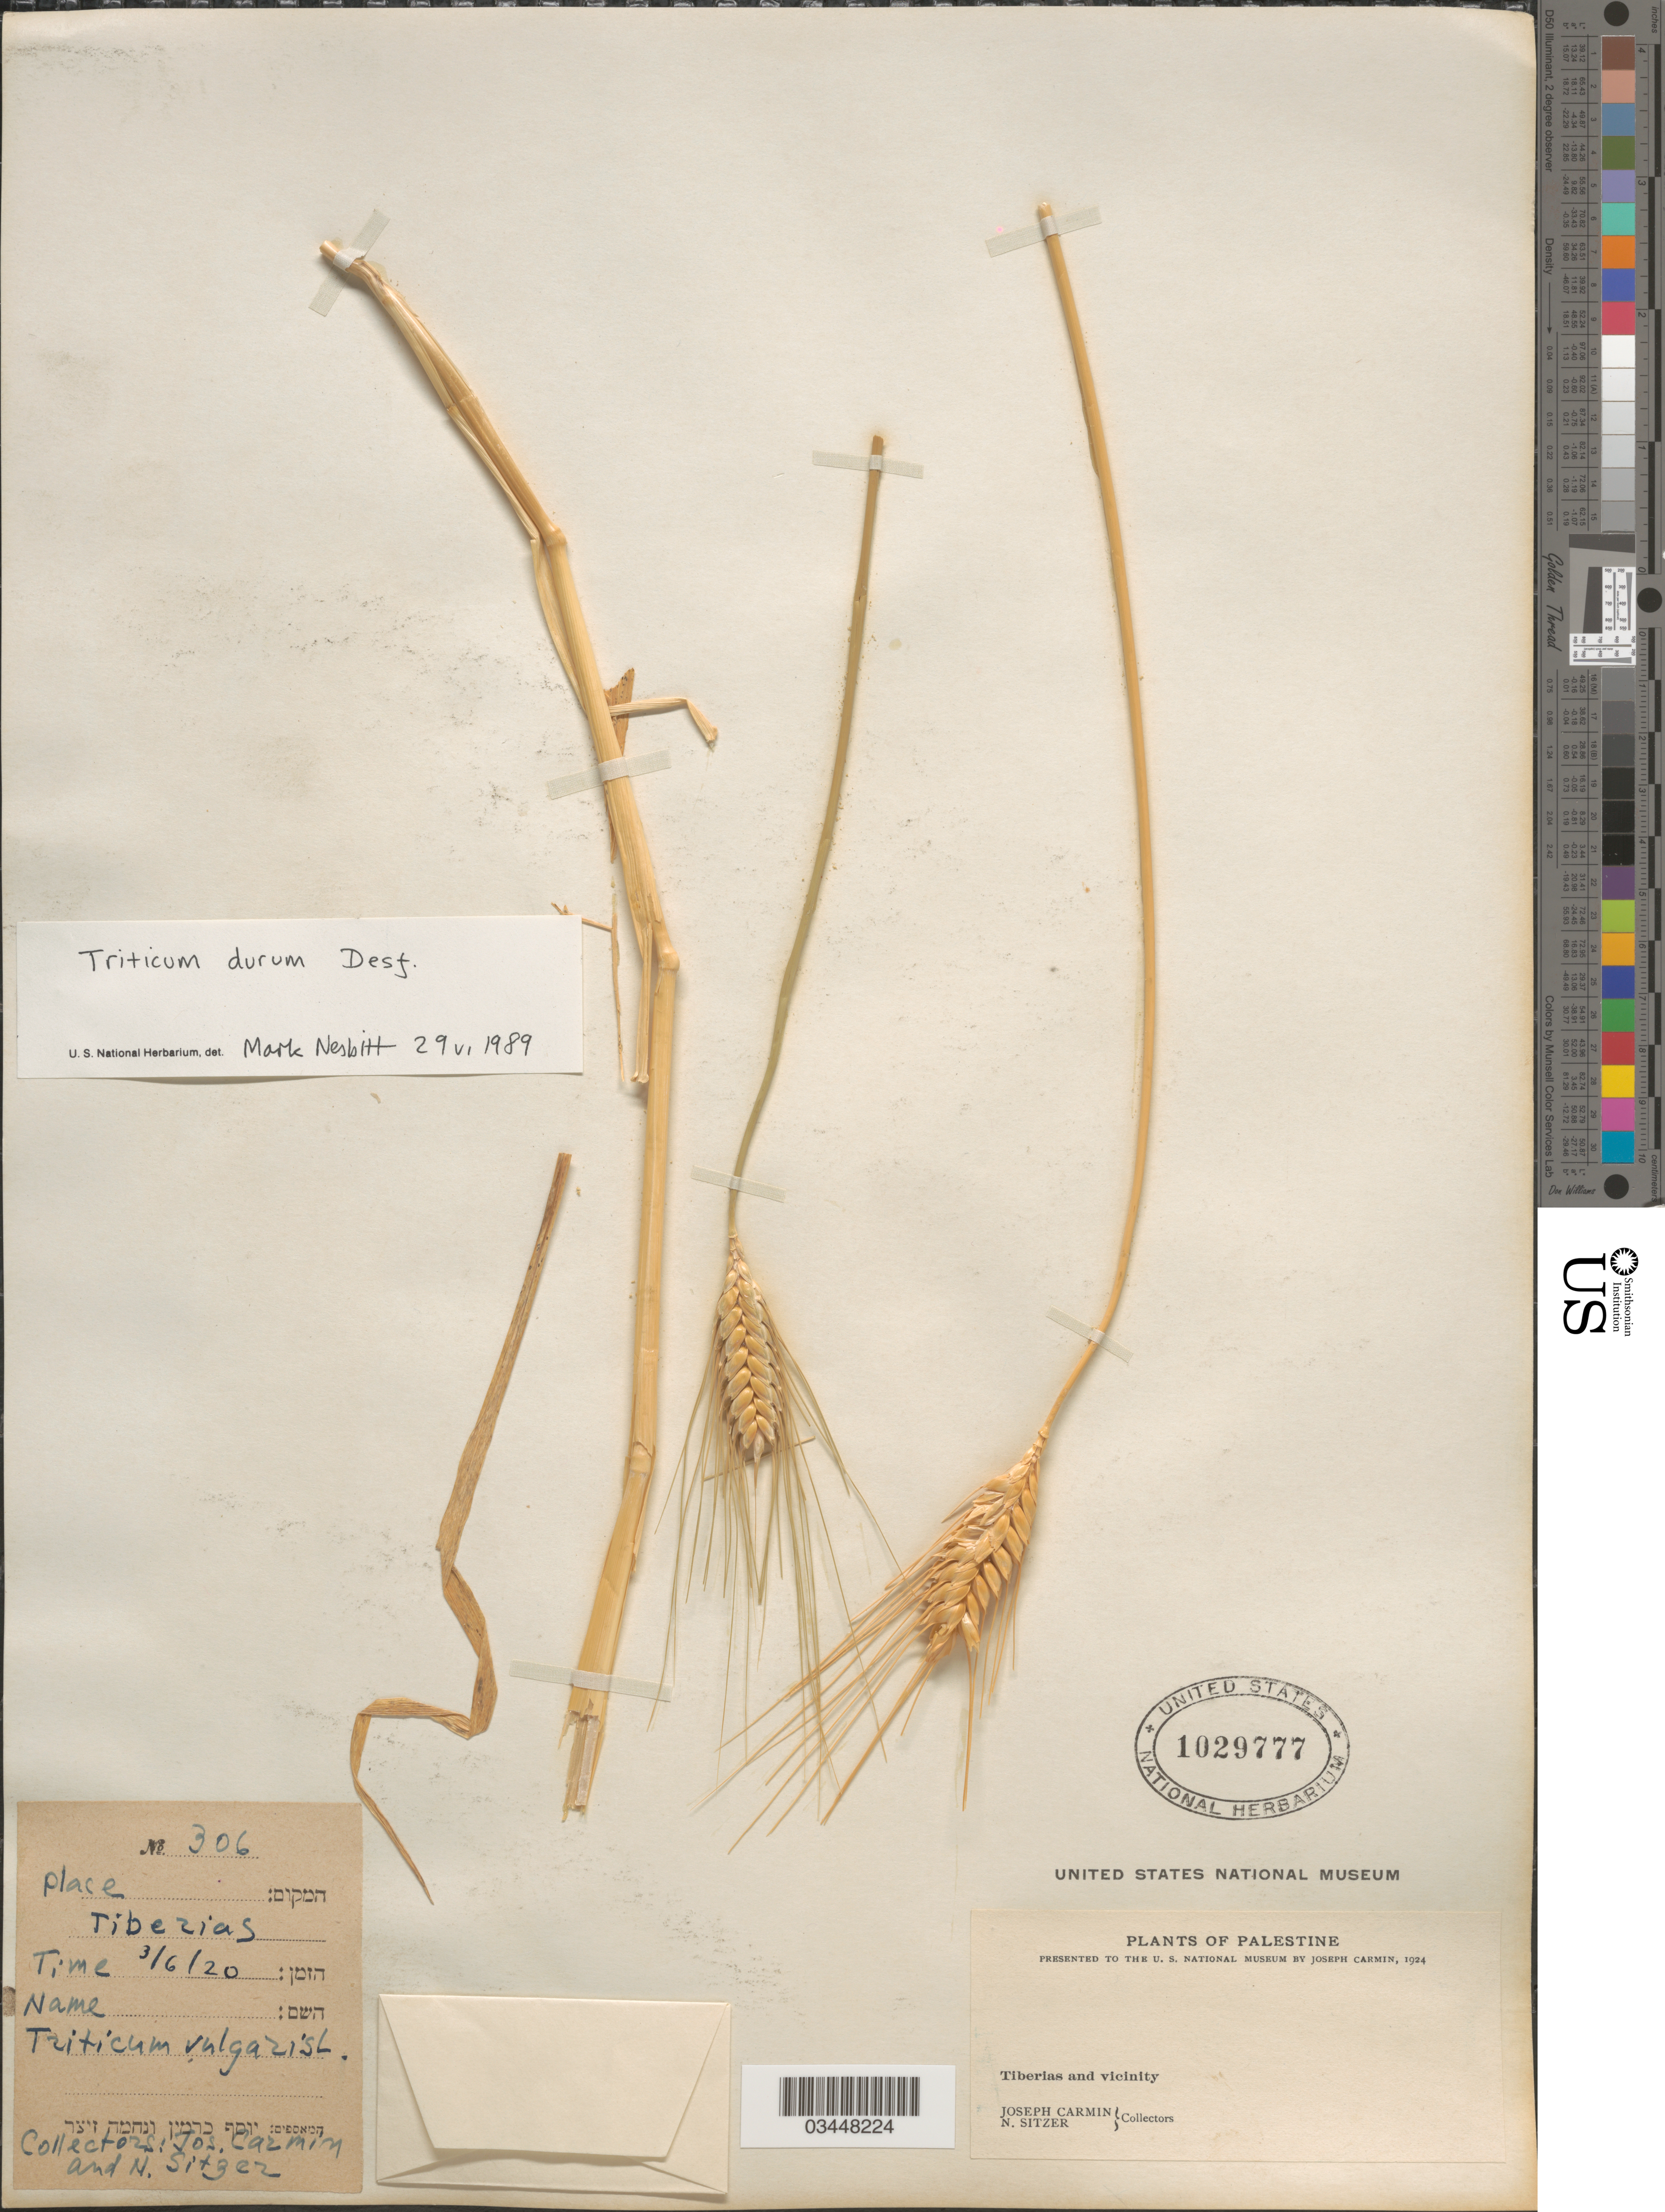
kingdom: Plantae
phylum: Tracheophyta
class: Liliopsida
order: Poales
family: Poaceae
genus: Triticum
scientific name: Triticum durum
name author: Desf.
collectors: J. Carmin & N. Sitzer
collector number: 306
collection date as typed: Transcribed d/m/y: 3/6/20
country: Israel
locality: Palestine. Tiberias and vicinity.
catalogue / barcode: US 1029777